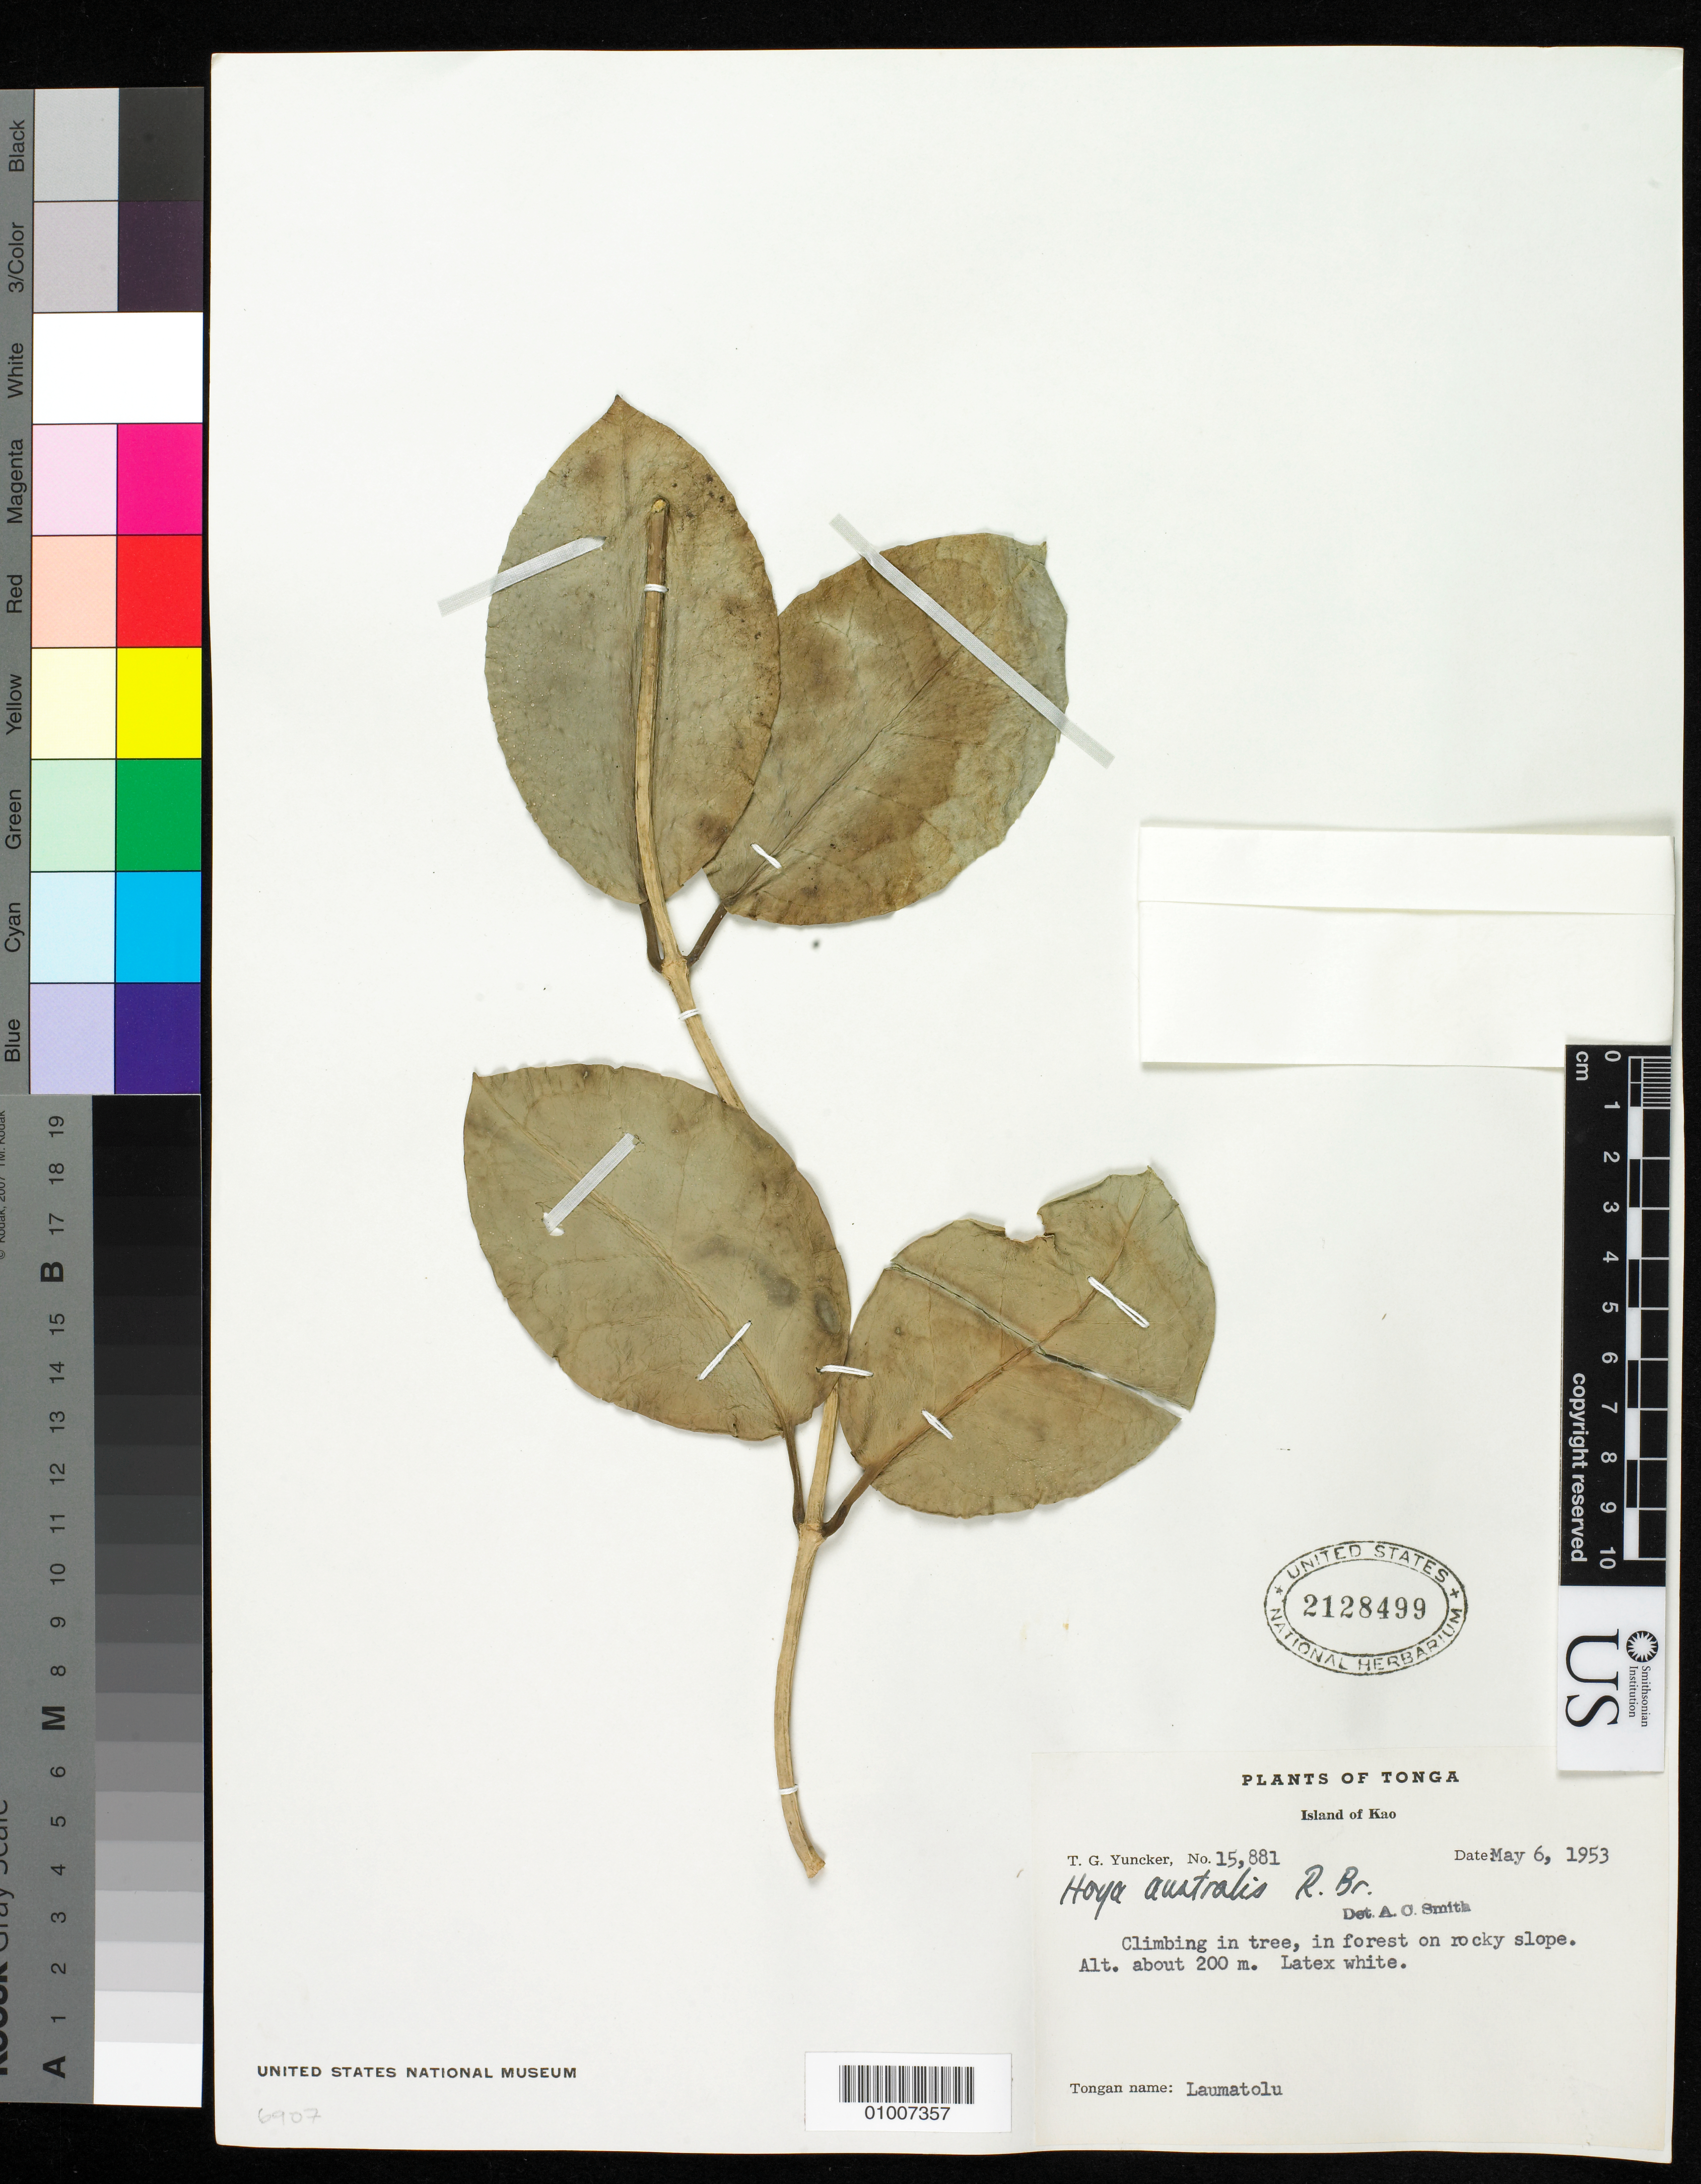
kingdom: Plantae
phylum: Tracheophyta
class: Magnoliopsida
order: Gentianales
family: Apocynaceae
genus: Hoya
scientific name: Hoya australis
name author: R. Br. ex J. Traill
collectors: T. G. Yuncker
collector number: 15881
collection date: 1953-05-06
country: Tonga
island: Kao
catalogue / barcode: US 2128499